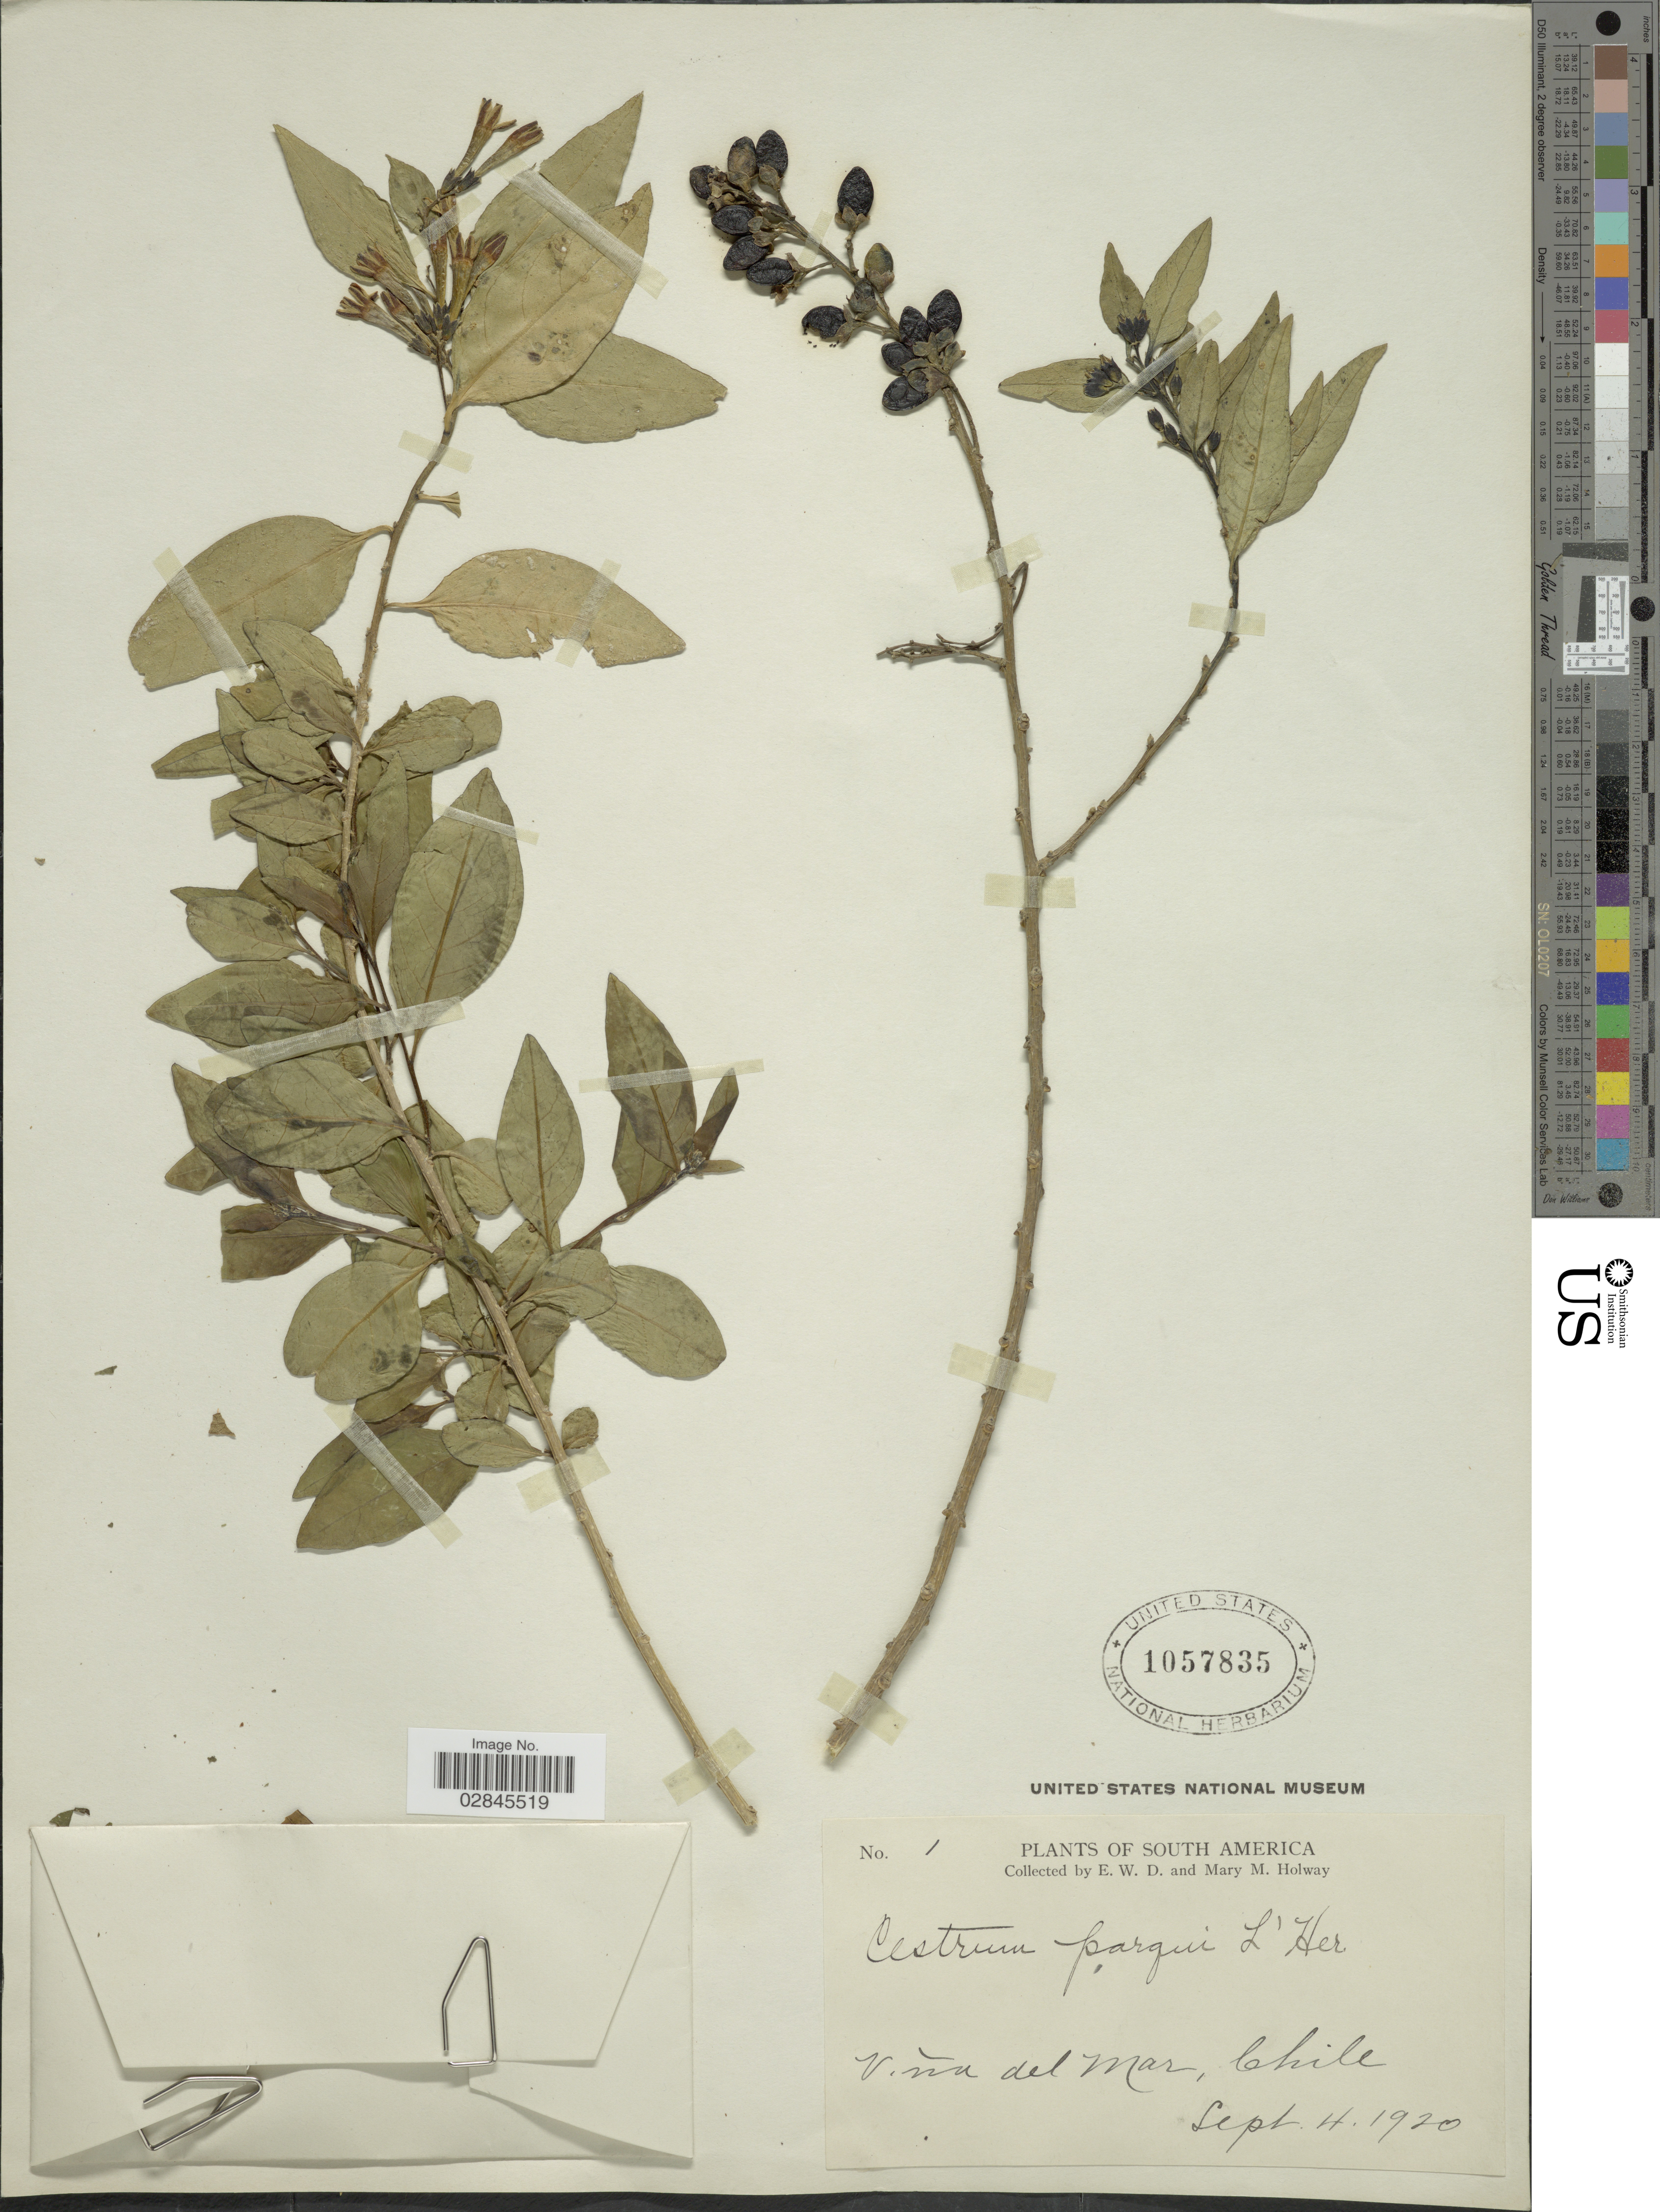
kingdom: Plantae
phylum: Tracheophyta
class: Magnoliopsida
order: Solanales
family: Solanaceae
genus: Cestrum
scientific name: Cestrum parqui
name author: L'Hér.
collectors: E. W. D. Holway & M. M. Holway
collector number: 1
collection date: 1920-09-04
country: Chile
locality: Viña del Mar.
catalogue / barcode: US 1057835